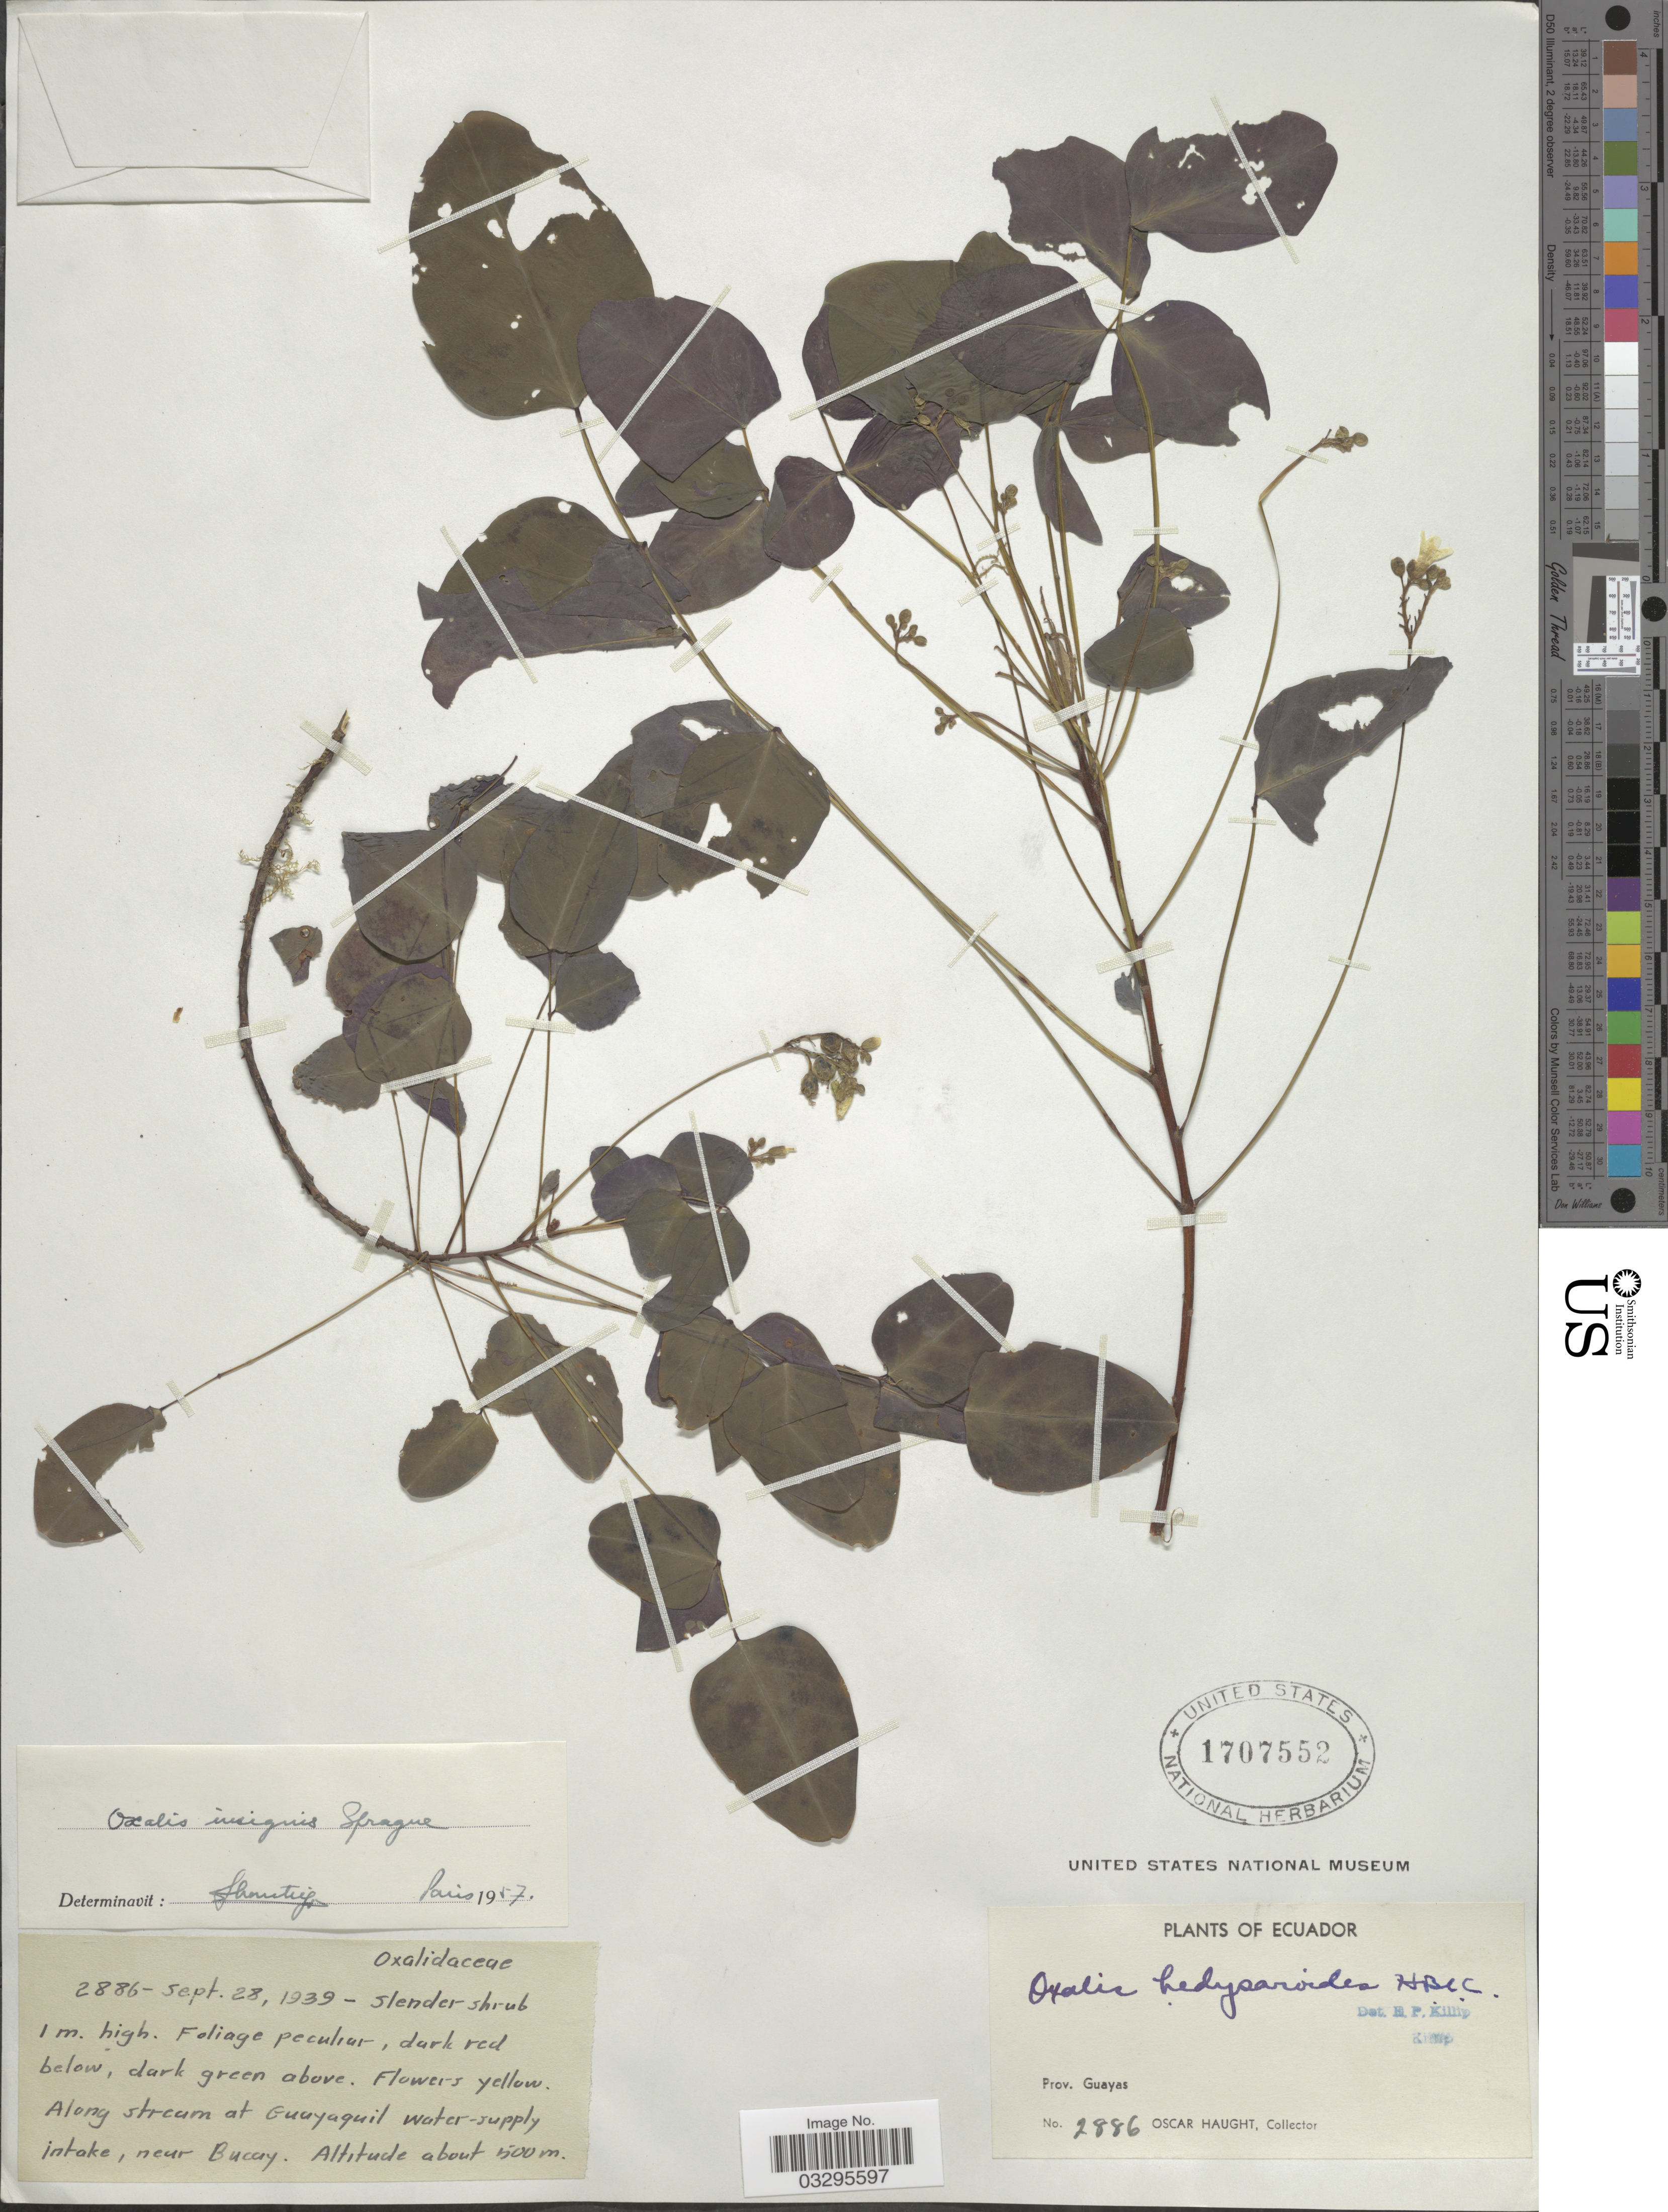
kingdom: Plantae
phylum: Tracheophyta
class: Magnoliopsida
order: Oxalidales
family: Oxalidaceae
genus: Oxalis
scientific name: Oxalis insignis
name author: Sprague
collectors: O. L. Haught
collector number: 2886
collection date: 1939-09-28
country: Ecuador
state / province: Guayas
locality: Along stream at Guayaquil water-supply intake, near Bucay.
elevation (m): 500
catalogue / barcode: US 1707552